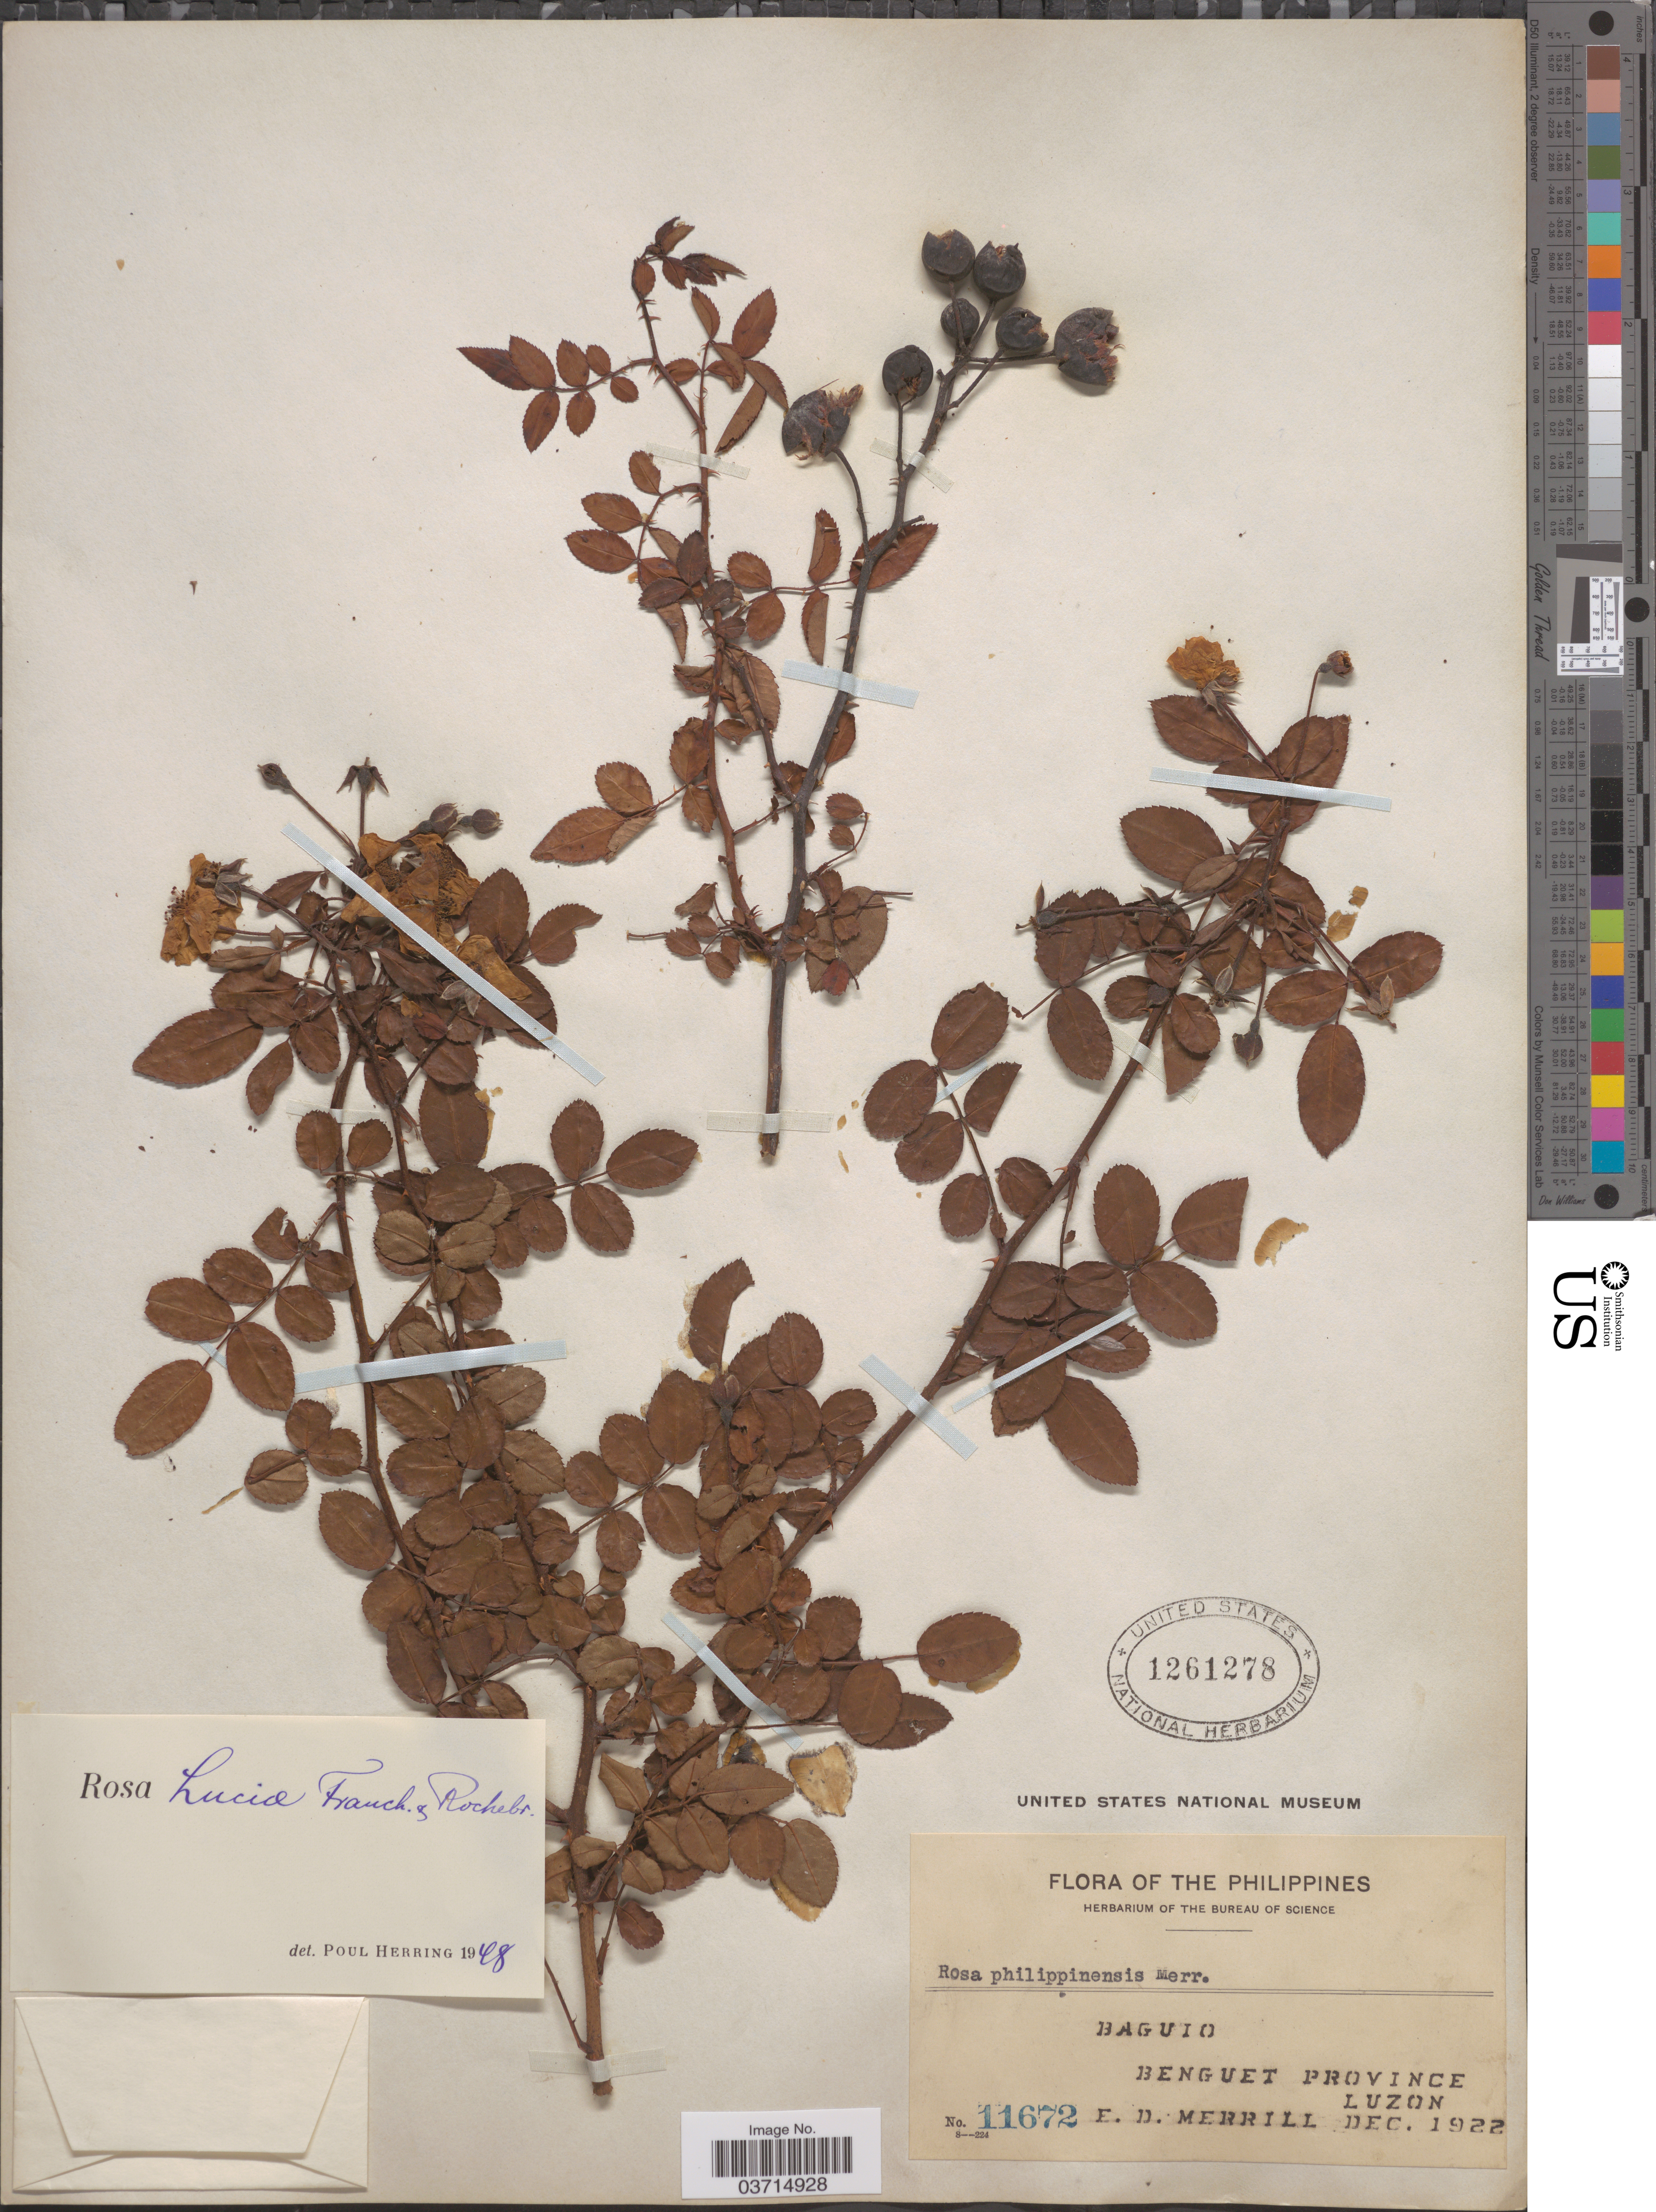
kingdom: Plantae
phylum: Tracheophyta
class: Magnoliopsida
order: Rosales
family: Rosaceae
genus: Rosa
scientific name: Rosa luciae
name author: Franch. & Rochebr.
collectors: E. D. Merrill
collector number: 11672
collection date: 1922-12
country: Philippines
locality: Baguio, Benguet Province, Luzon.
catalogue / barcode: US 1261278